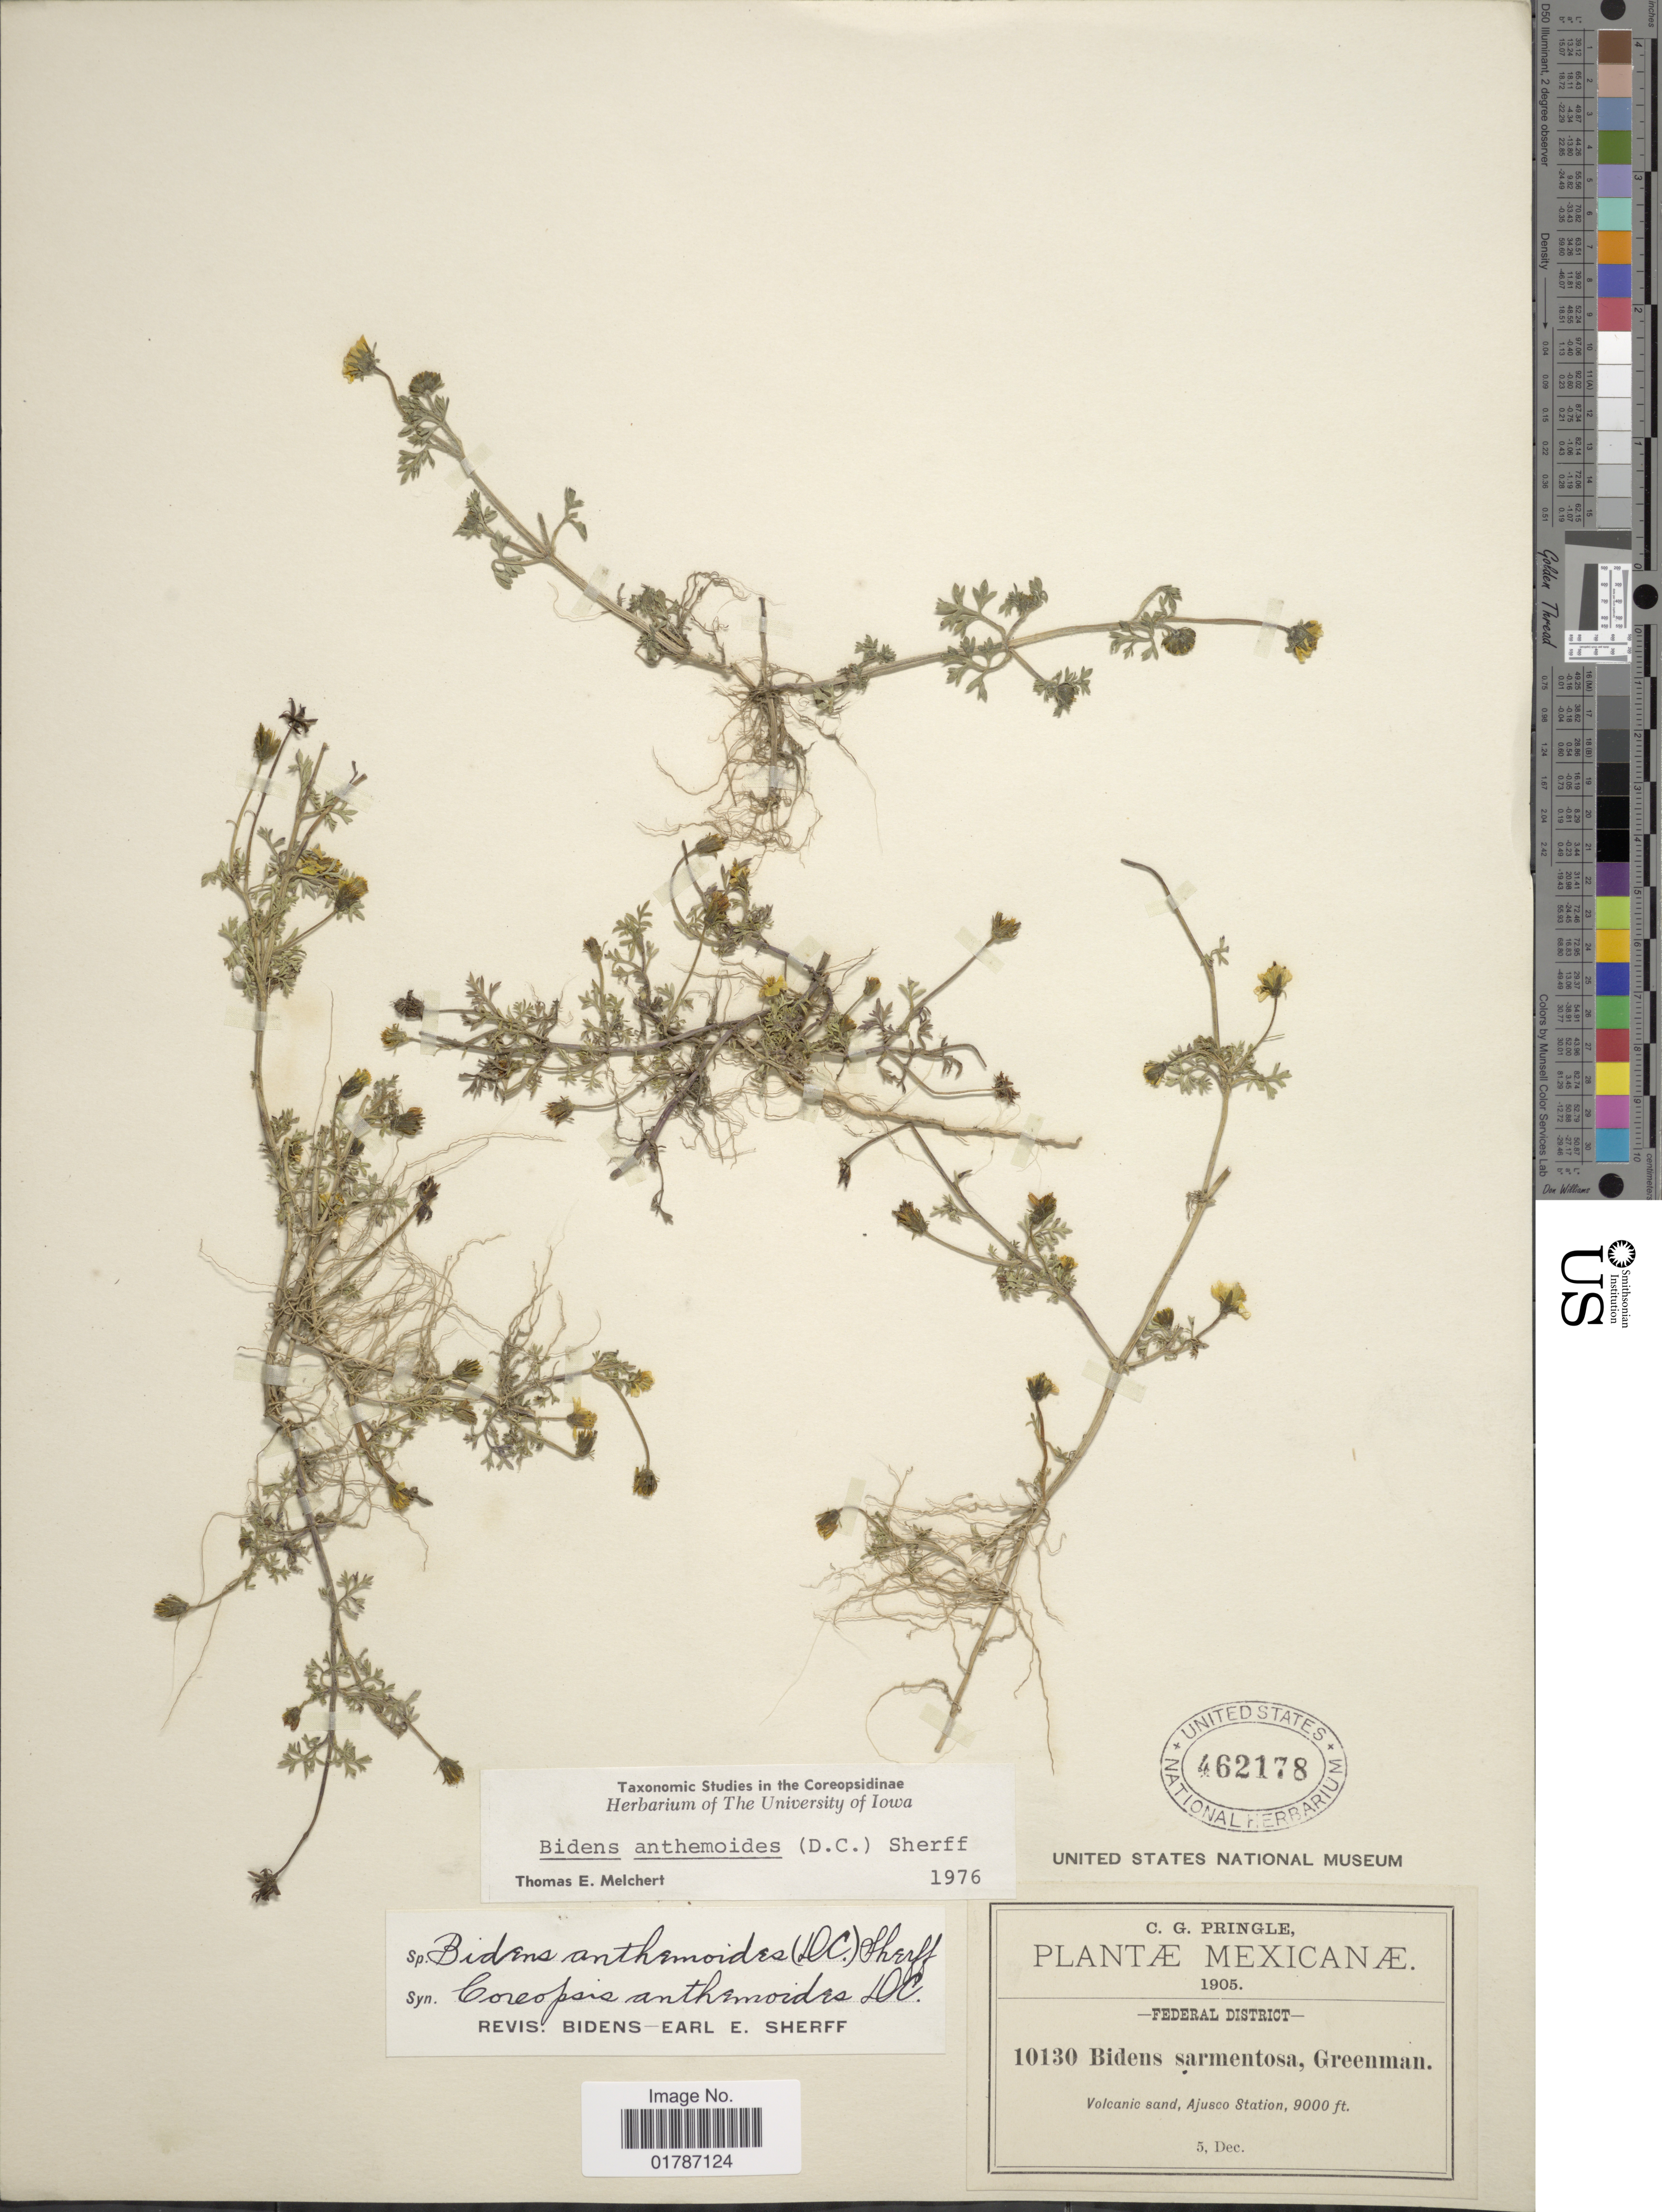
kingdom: Plantae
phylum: Tracheophyta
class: Magnoliopsida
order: Asterales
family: Asteraceae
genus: Bidens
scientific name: Bidens anthemoides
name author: (DC.) Sherff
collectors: C. G. Pringle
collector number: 10130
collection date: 1905-12-05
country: Mexico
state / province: Distrito Federal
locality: Federal District, Volcanic sand, Ajusco Station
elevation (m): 2743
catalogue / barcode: US 462178